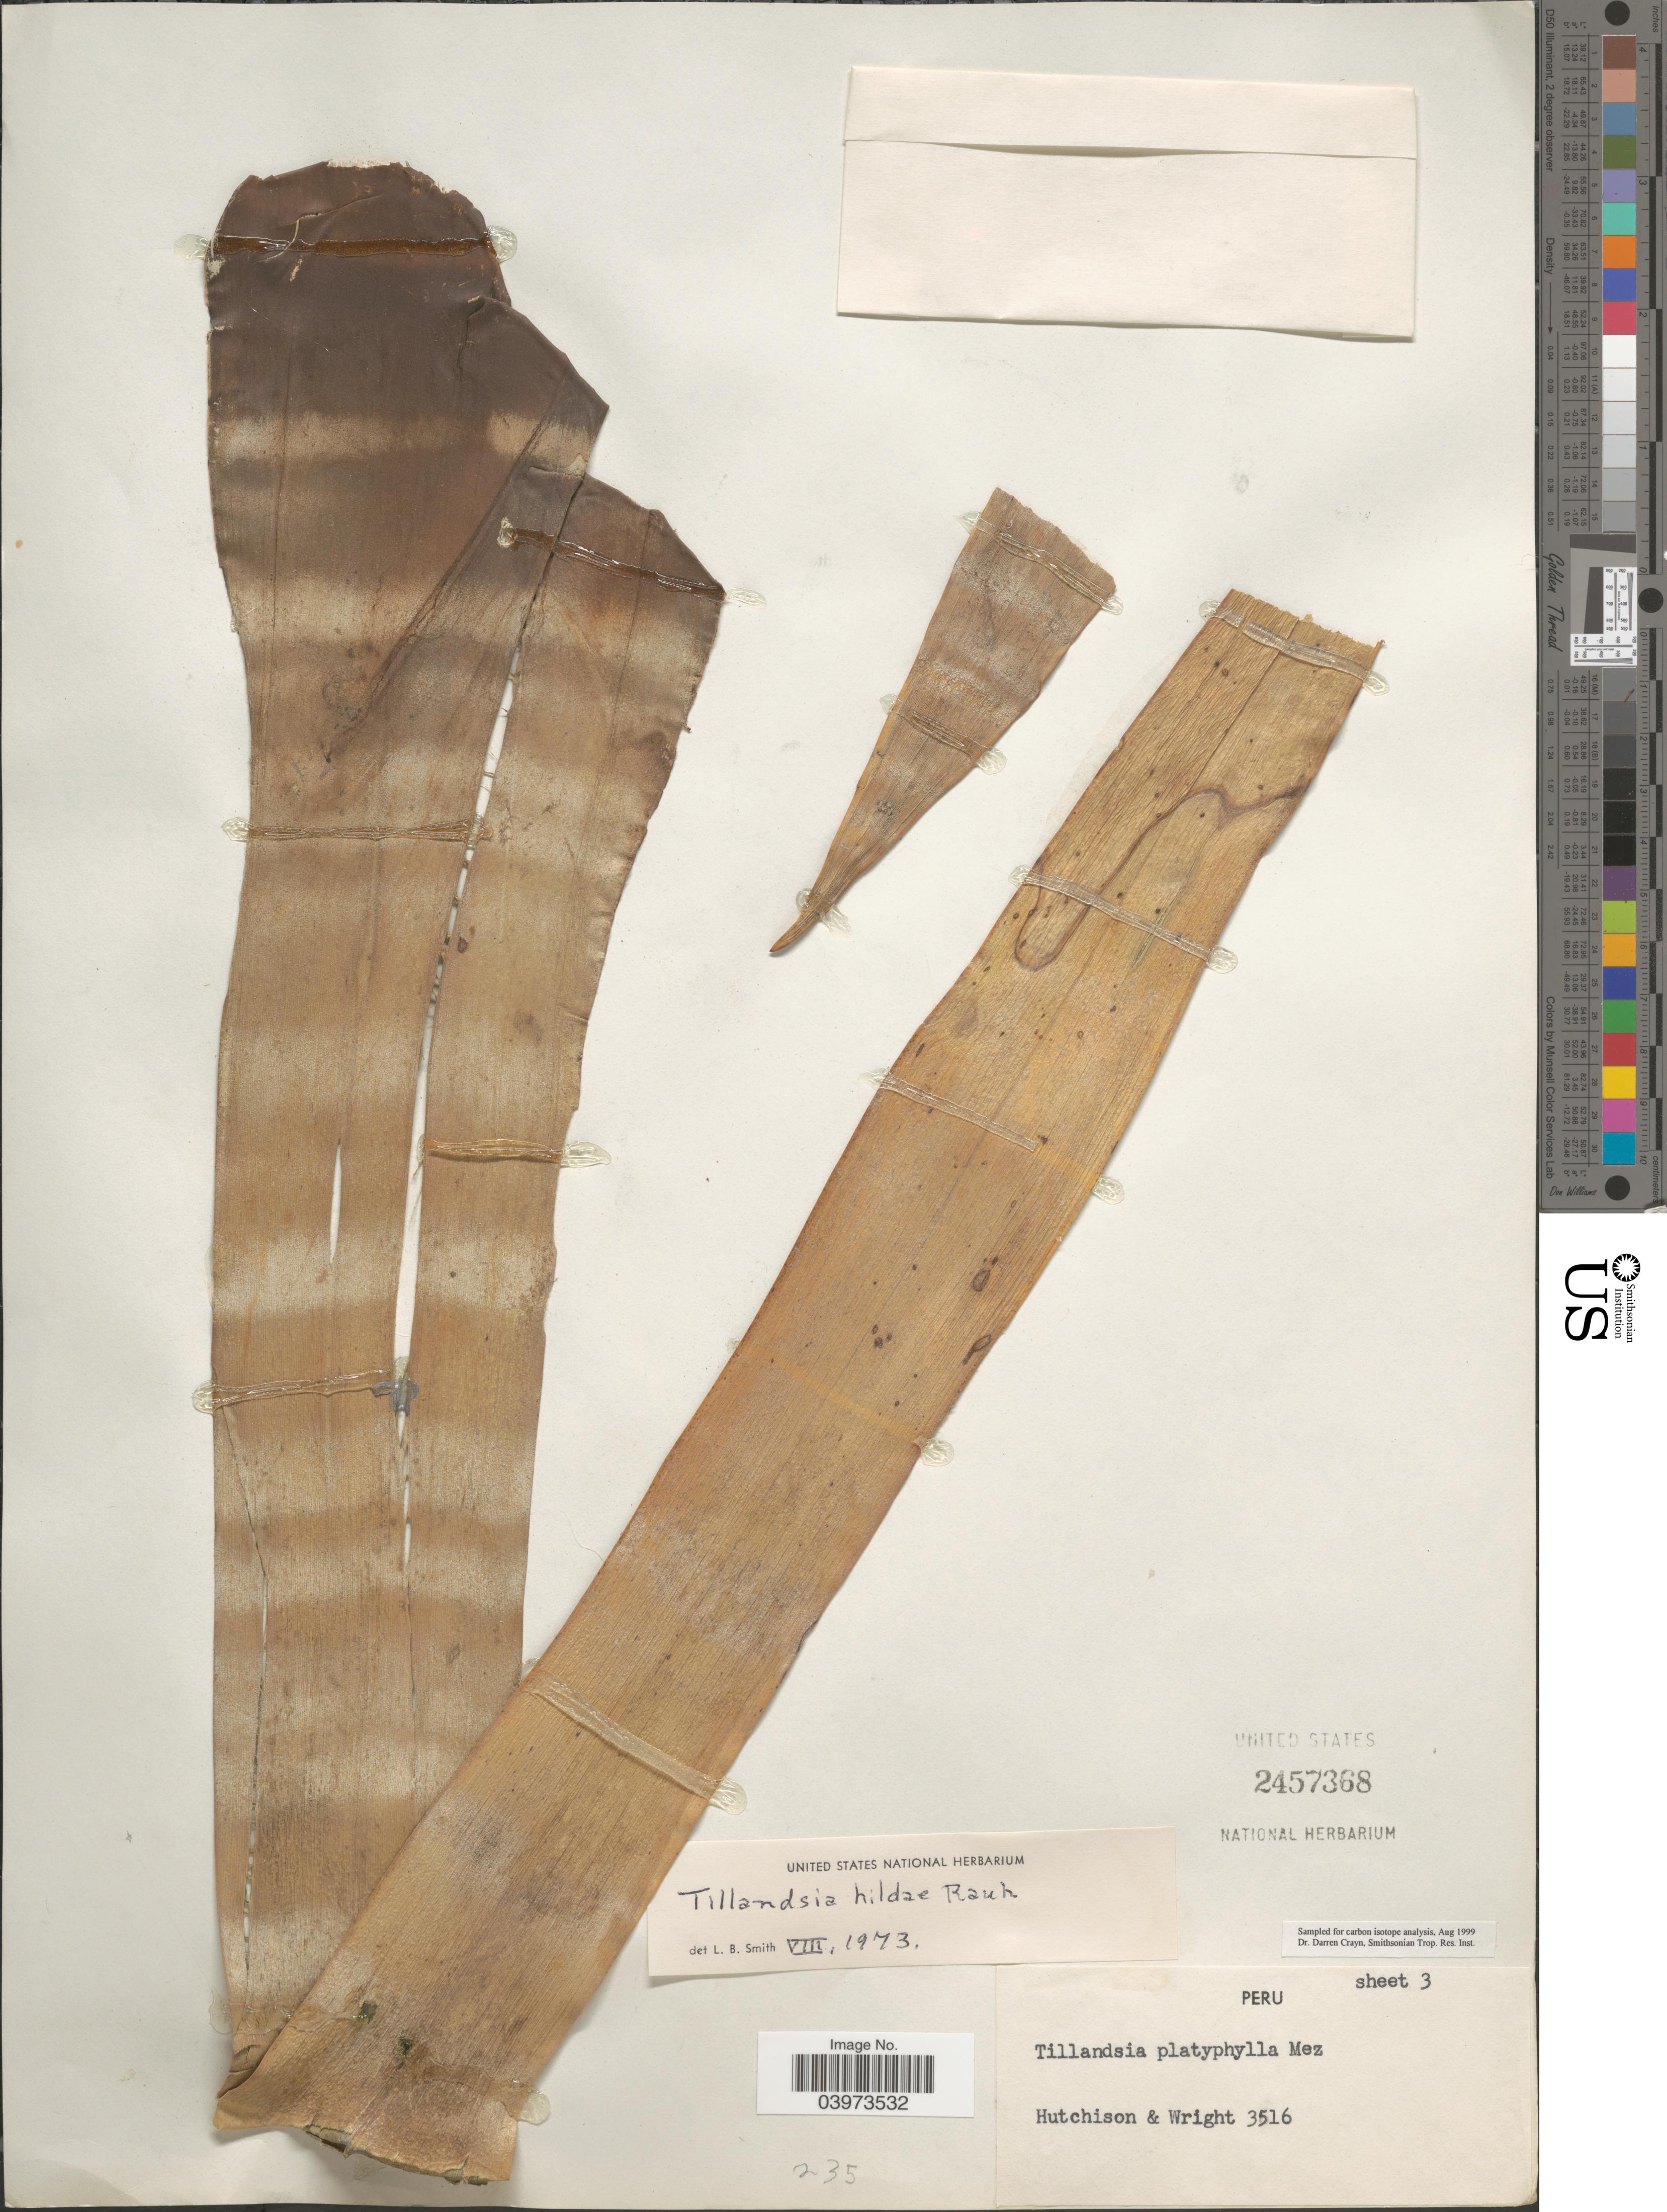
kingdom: Plantae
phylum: Tracheophyta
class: Liliopsida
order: Poales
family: Bromeliaceae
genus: Tillandsia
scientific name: Tillandsia hildae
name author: Rauh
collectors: -- Hutchison & Wright, --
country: Peru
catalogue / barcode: US 2457368